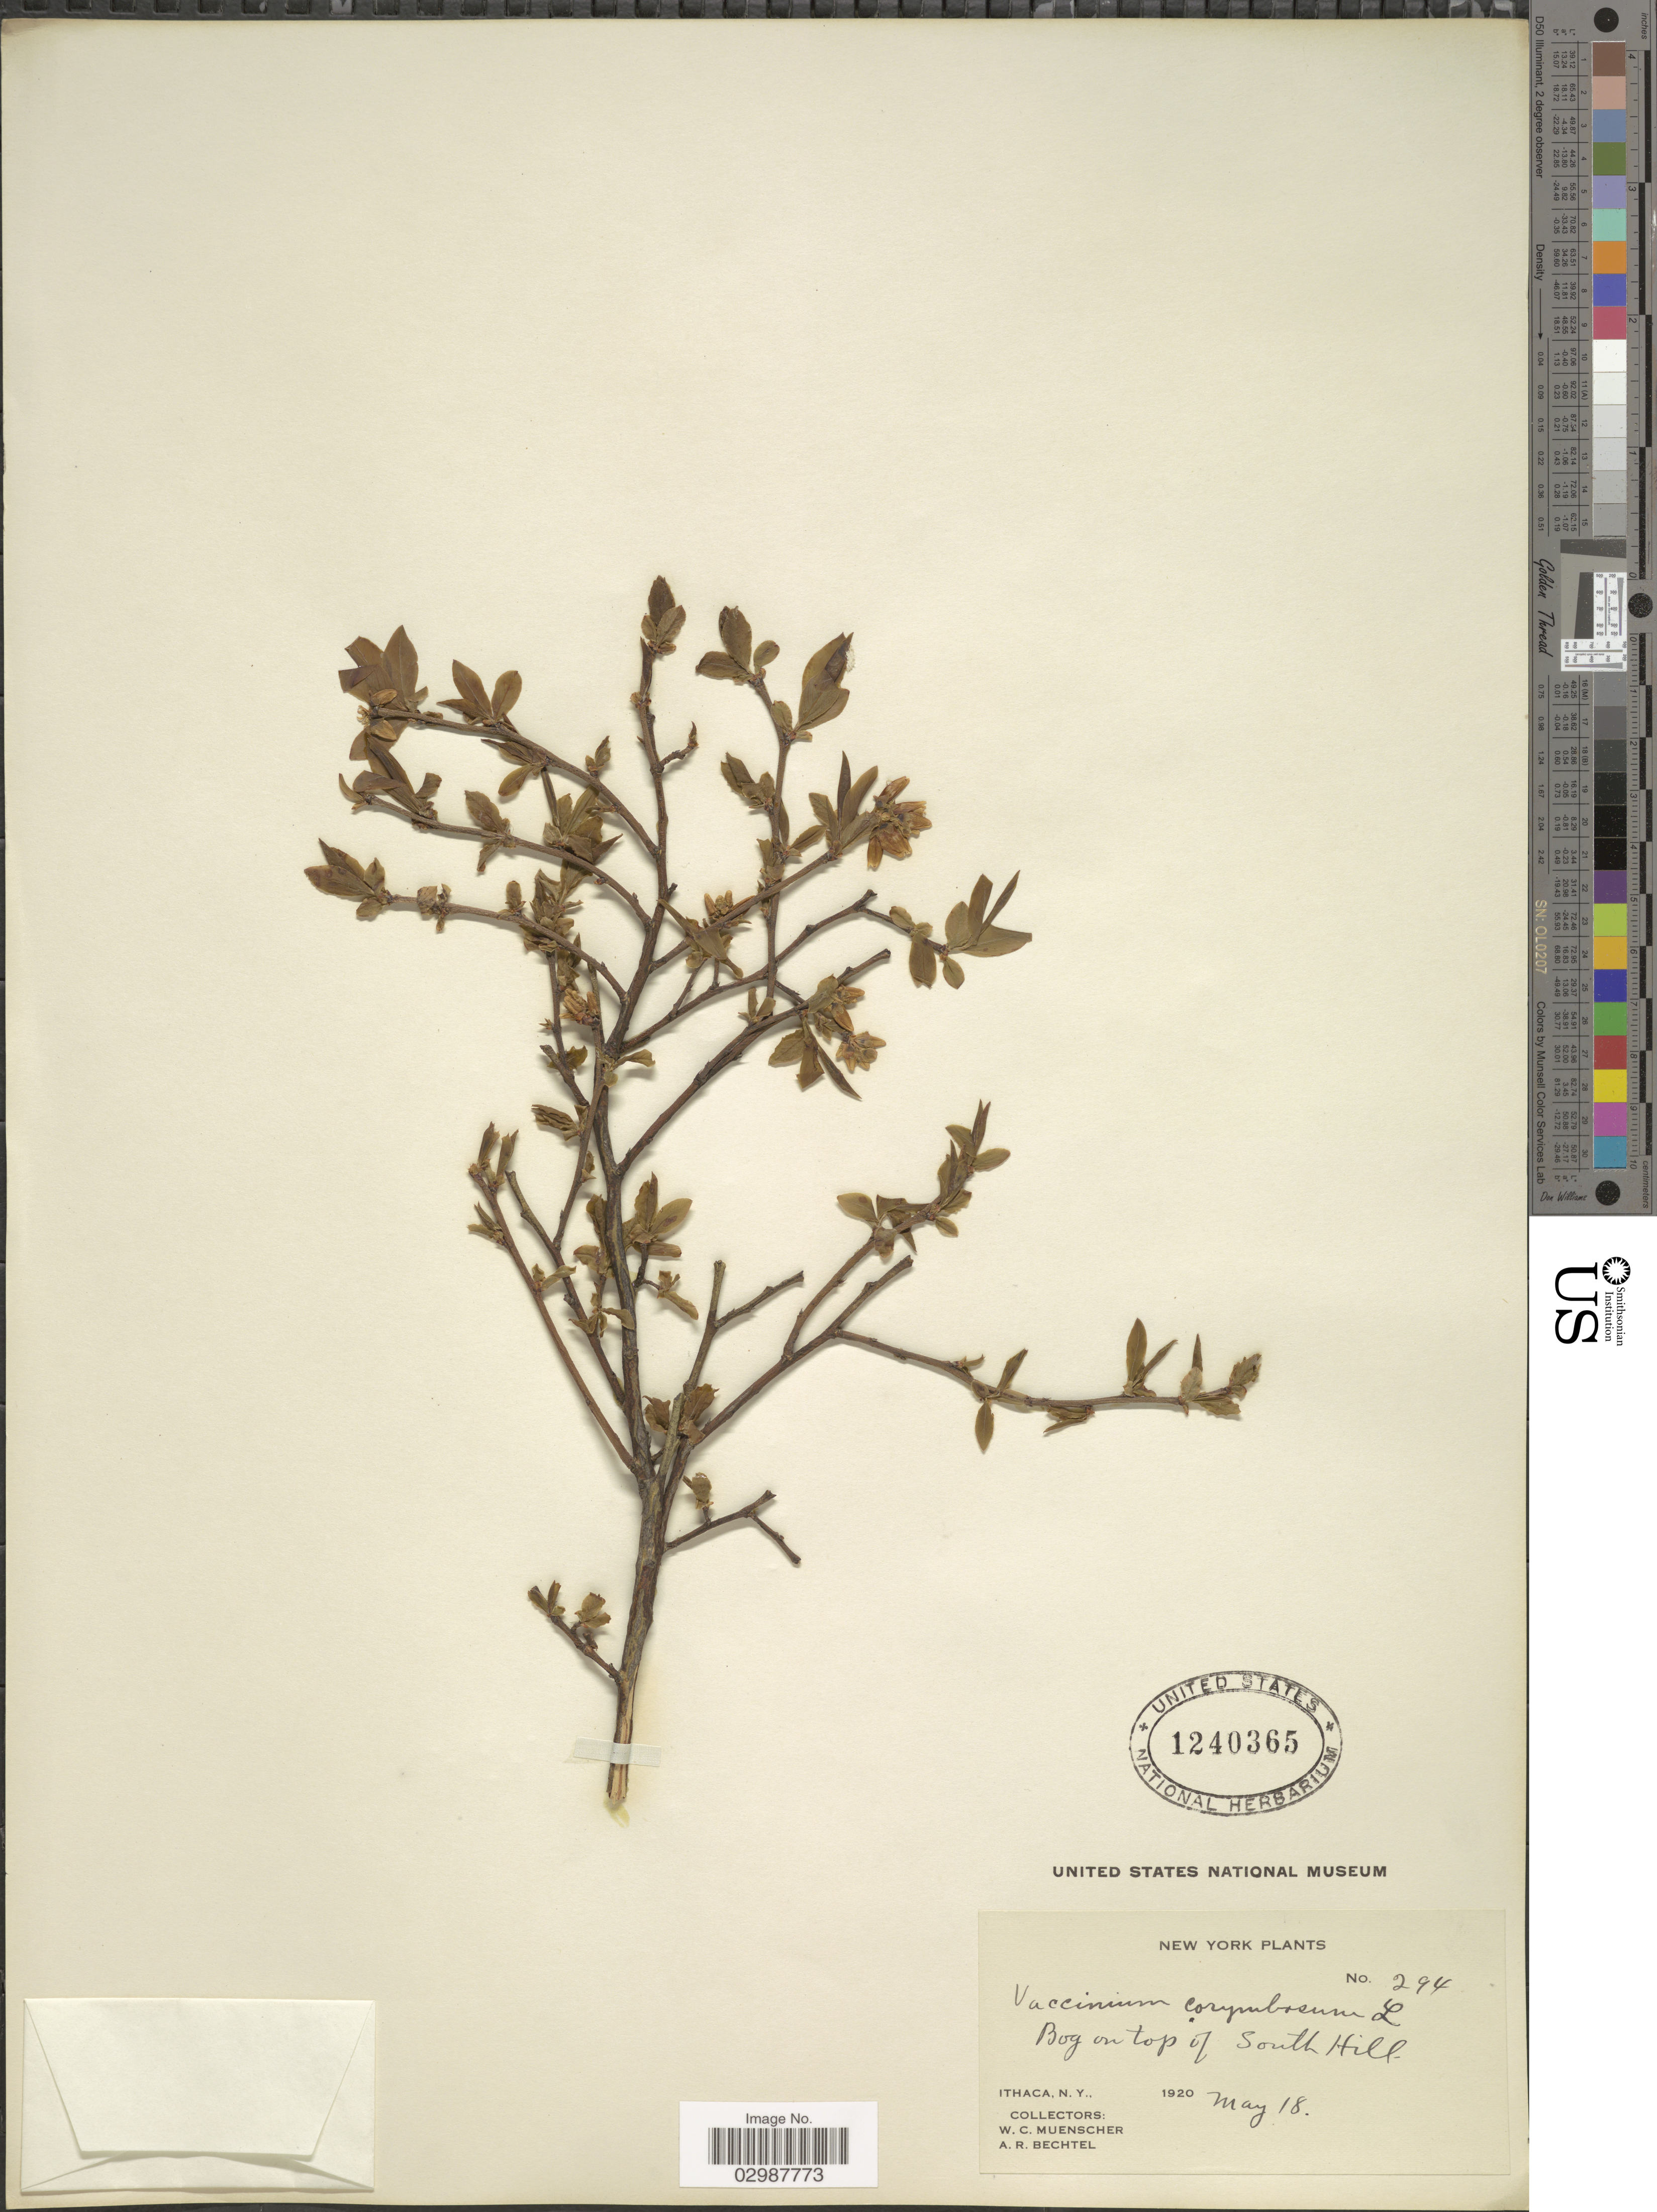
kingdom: Plantae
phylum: Tracheophyta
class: Magnoliopsida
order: Ericales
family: Ericaceae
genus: Vaccinium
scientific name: Vaccinium corymbosum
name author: L.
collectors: W. Muencher & A. Bechtel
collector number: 294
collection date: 1920-05-18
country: United States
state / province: New York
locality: Bog on top of South Hill. Ithaca.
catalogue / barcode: US 1240365